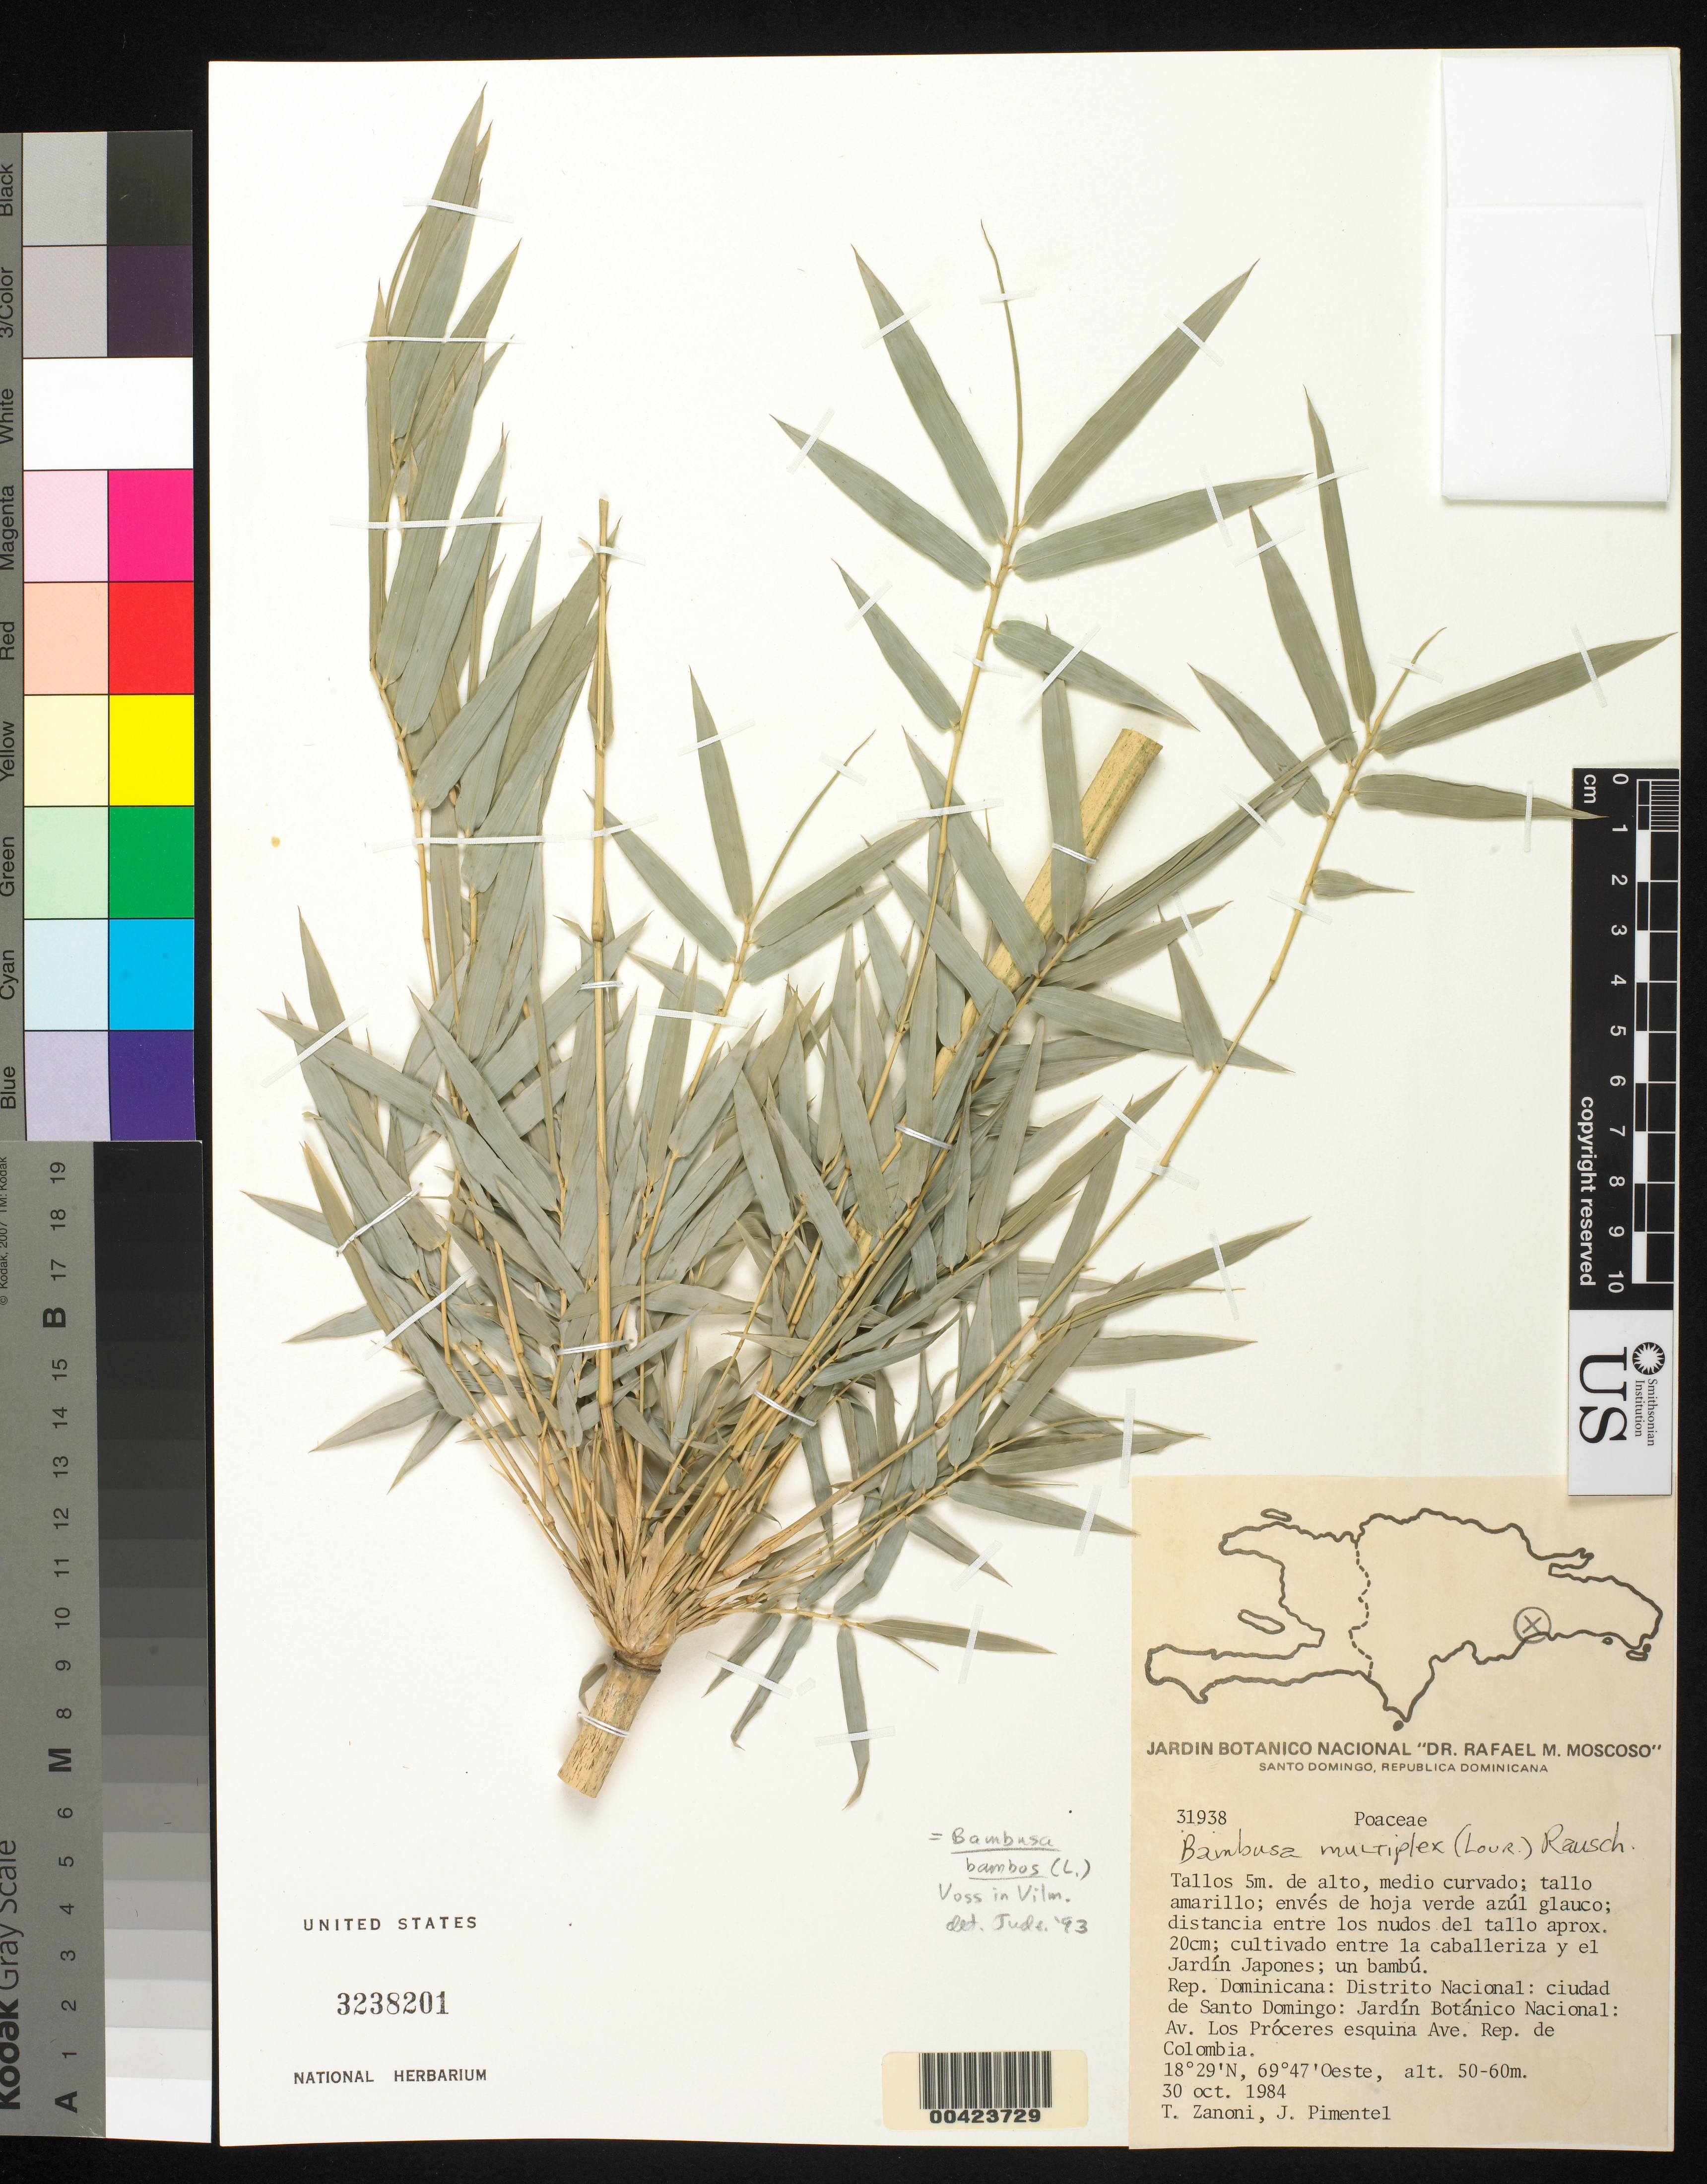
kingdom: Plantae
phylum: Tracheophyta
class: Liliopsida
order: Poales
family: Poaceae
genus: Bambusa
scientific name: Bambusa bambos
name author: (L.) Voss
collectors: T. A. Zanoni & J. Pimentel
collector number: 31938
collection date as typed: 30 Oct 1984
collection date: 1984-10-30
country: Dominican Republic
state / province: Distrito Nacional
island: Hispaniola Island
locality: Cd de santo domingo jardin botanical nacional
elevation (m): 50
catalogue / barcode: US 3238201